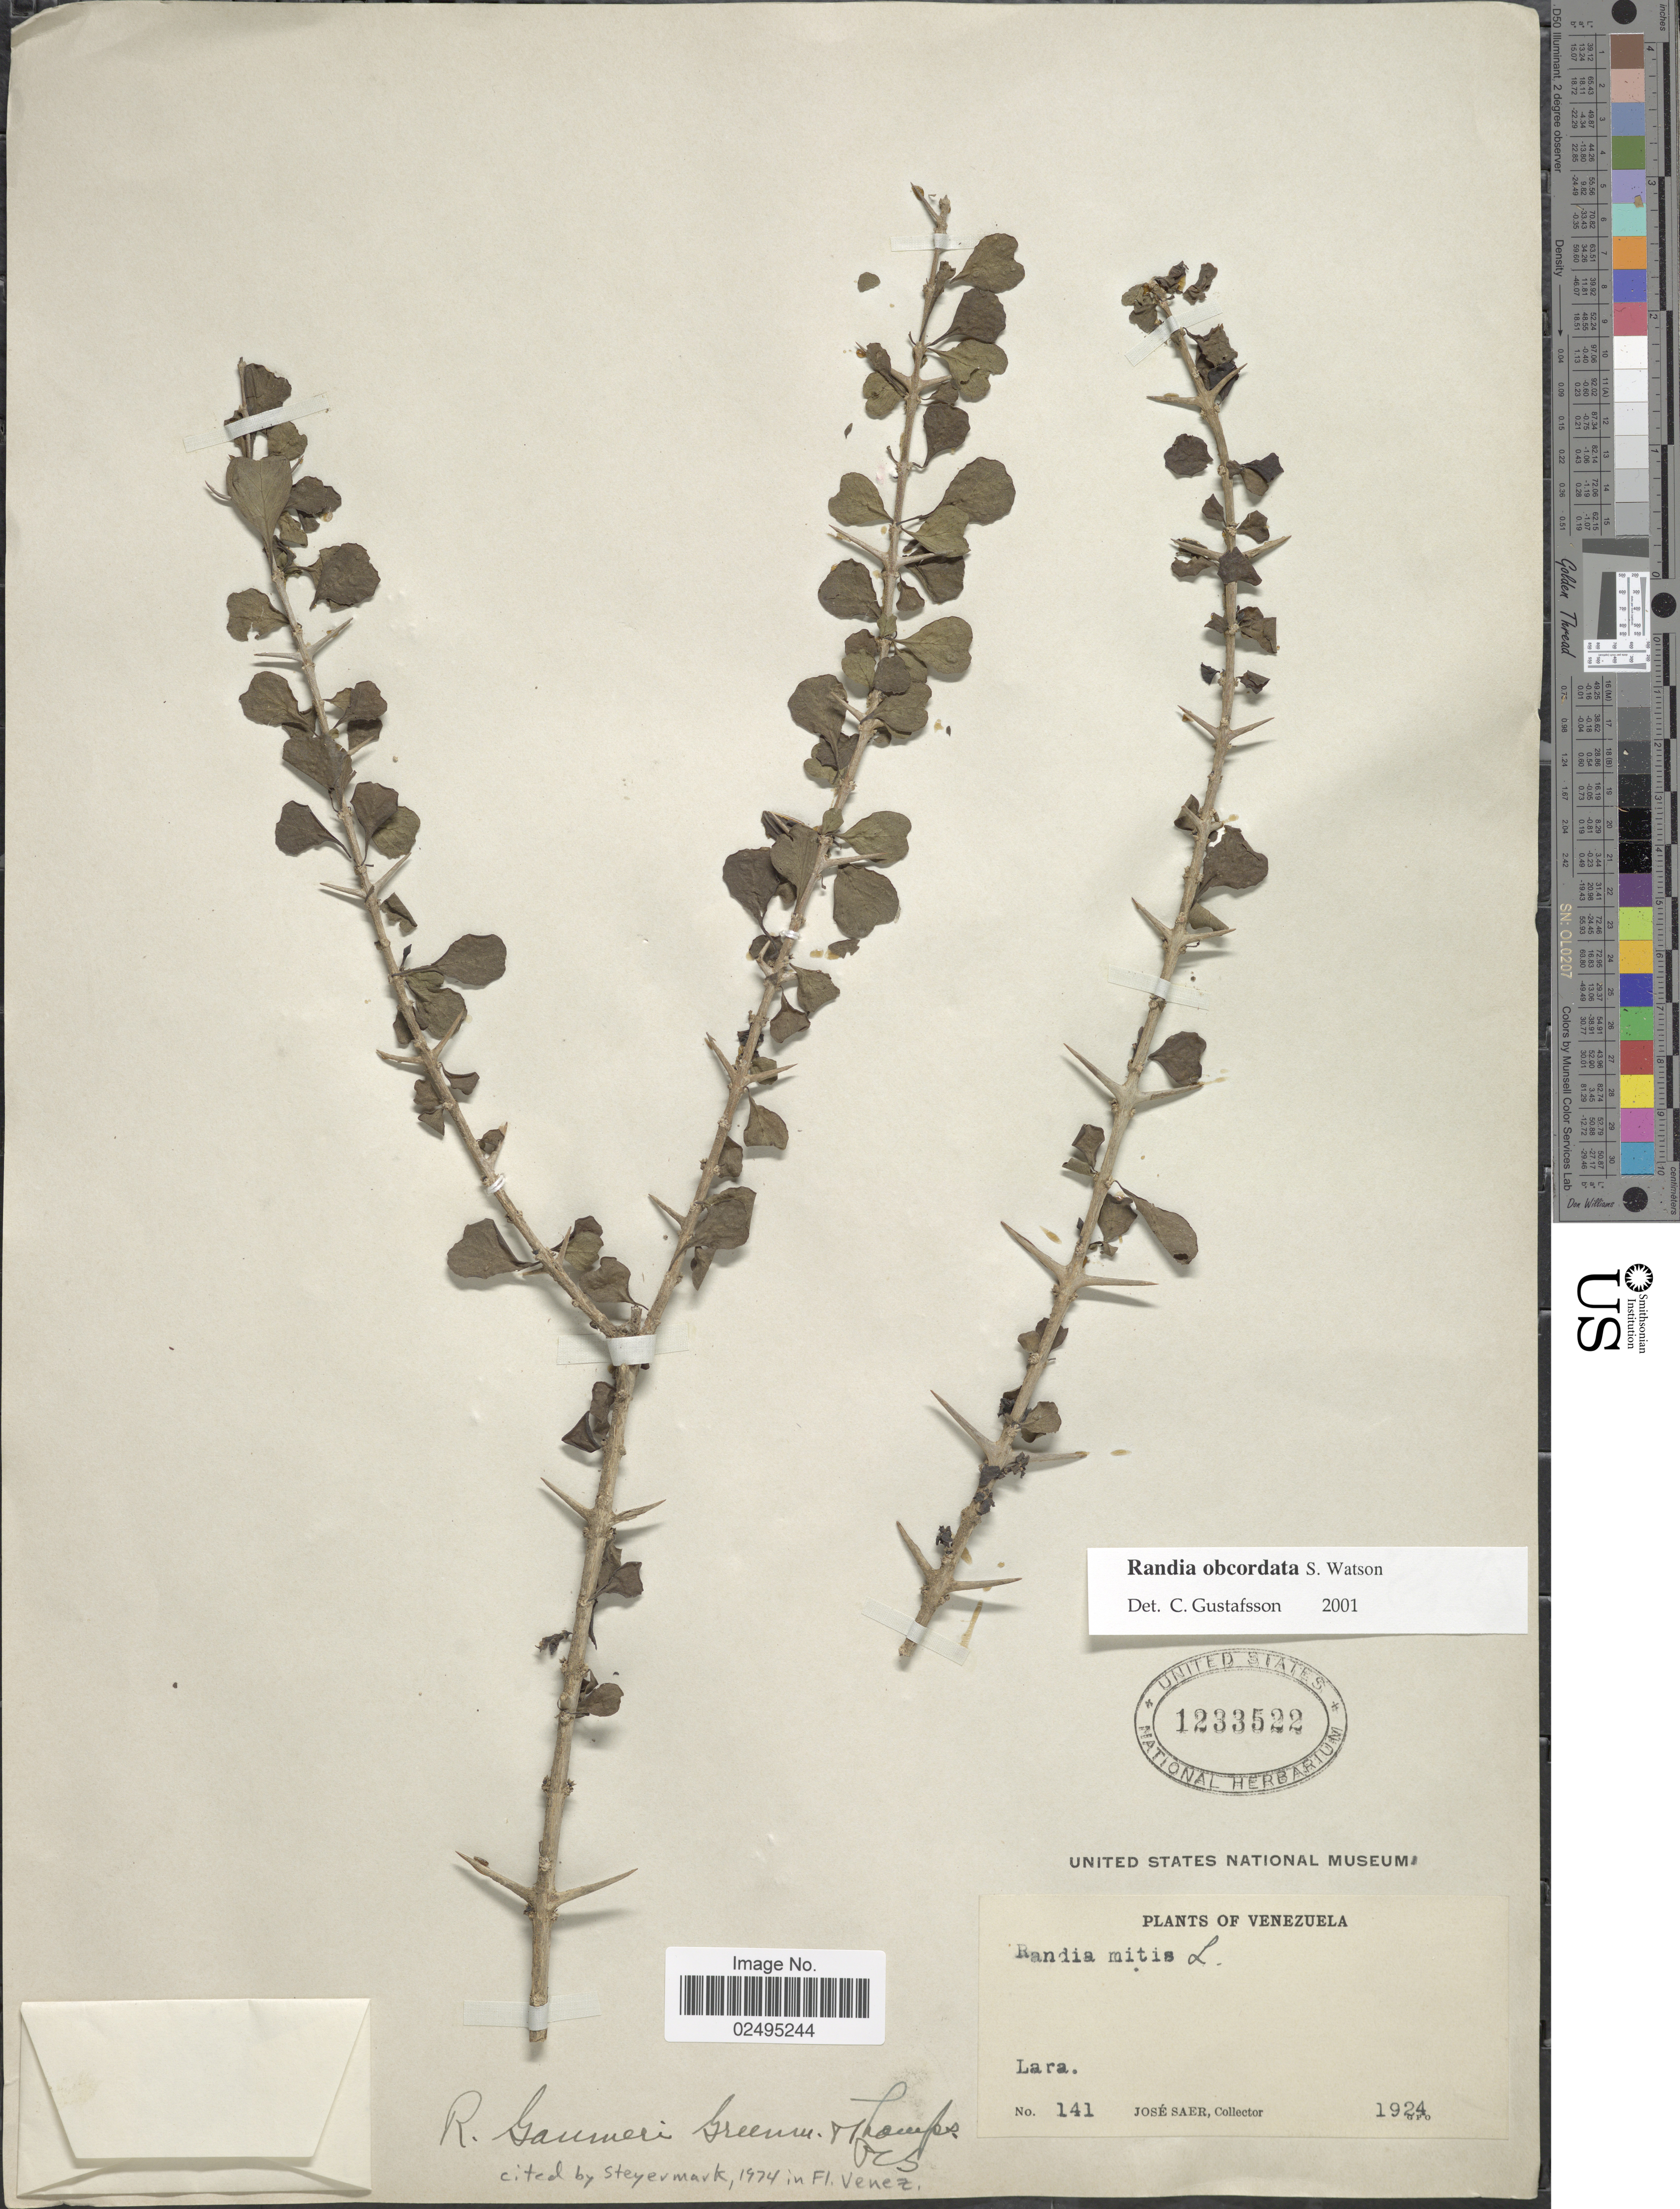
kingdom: Plantae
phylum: Tracheophyta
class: Magnoliopsida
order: Gentianales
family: Rubiaceae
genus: Randia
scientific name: Randia obcordata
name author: S. Watson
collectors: J. Saer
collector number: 141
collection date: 1924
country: Venezuela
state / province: Lara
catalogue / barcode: US 1233522